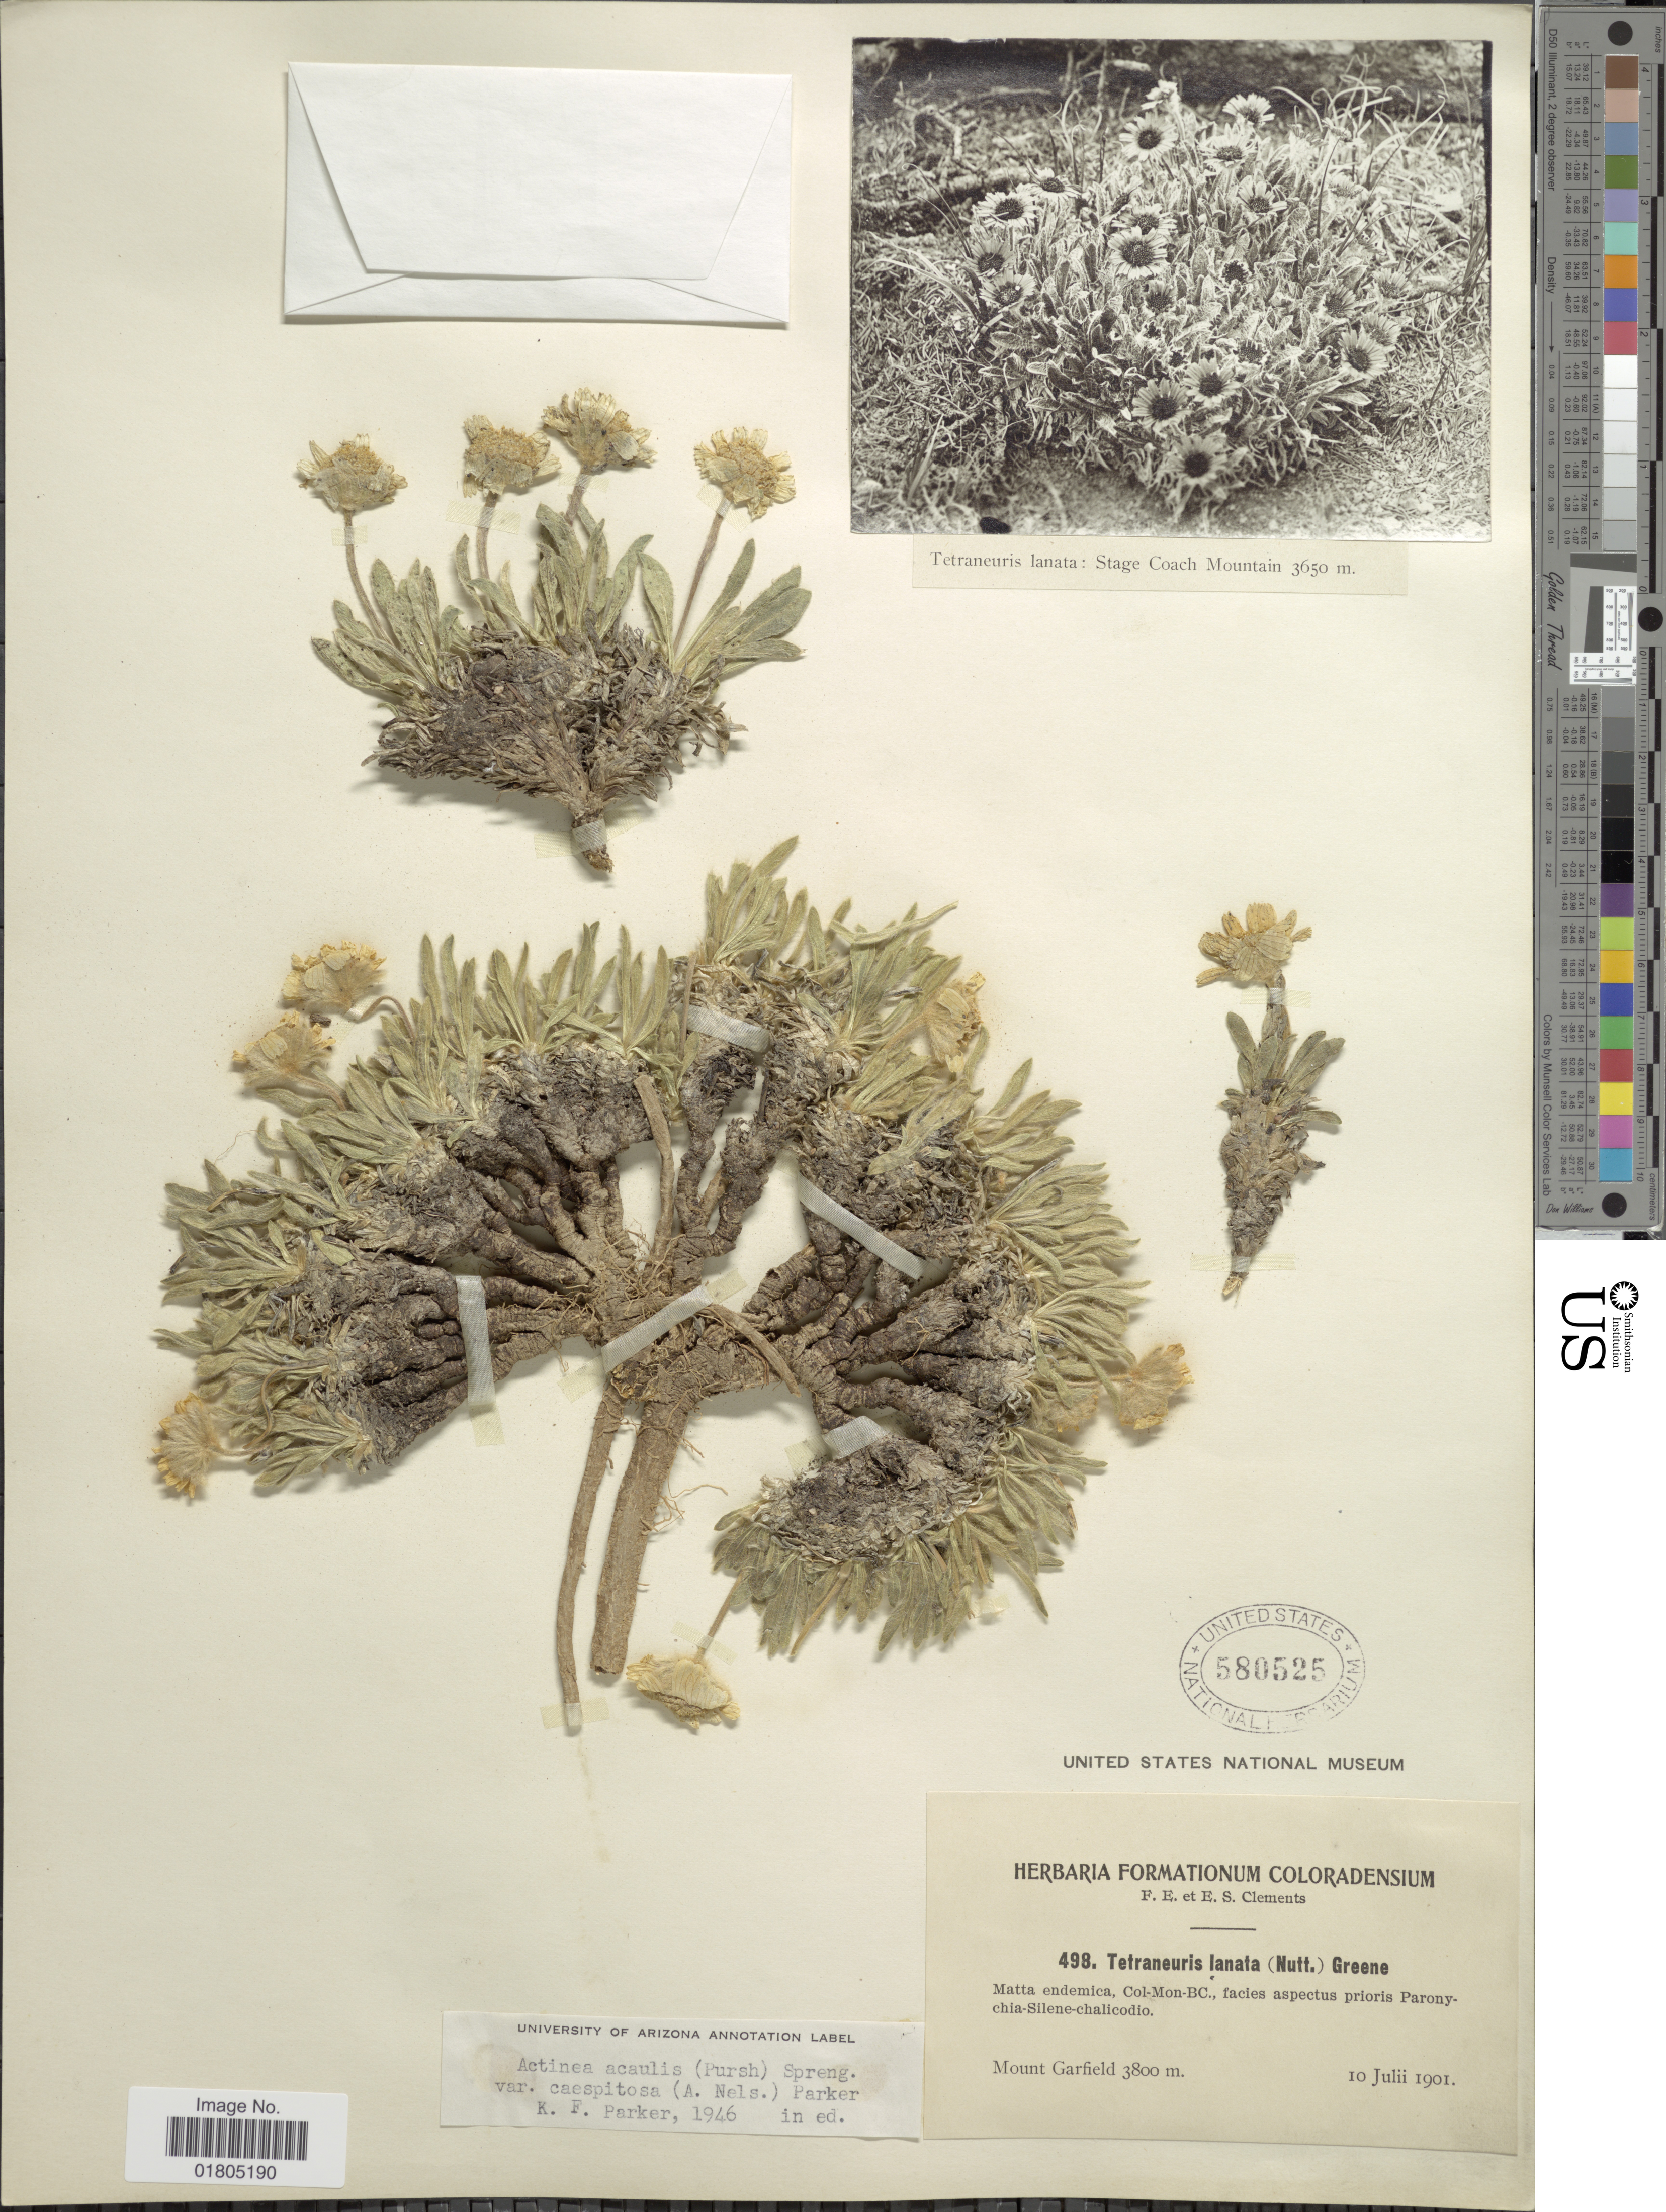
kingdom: Plantae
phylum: Tracheophyta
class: Magnoliopsida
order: Asterales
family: Asteraceae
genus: Actinea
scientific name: Actinea acaulis var. caespitosa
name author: (A. Nelson) K.F. Parker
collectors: F. E. Clements & E. S. Clements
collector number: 498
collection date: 1901-07-10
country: United States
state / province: Colorado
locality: Matta endmica, Col-Mon-BC., Facies aspectus prioris Paronychia-Silene-chalicodio, Mount Garfield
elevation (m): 3800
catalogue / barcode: US 580525